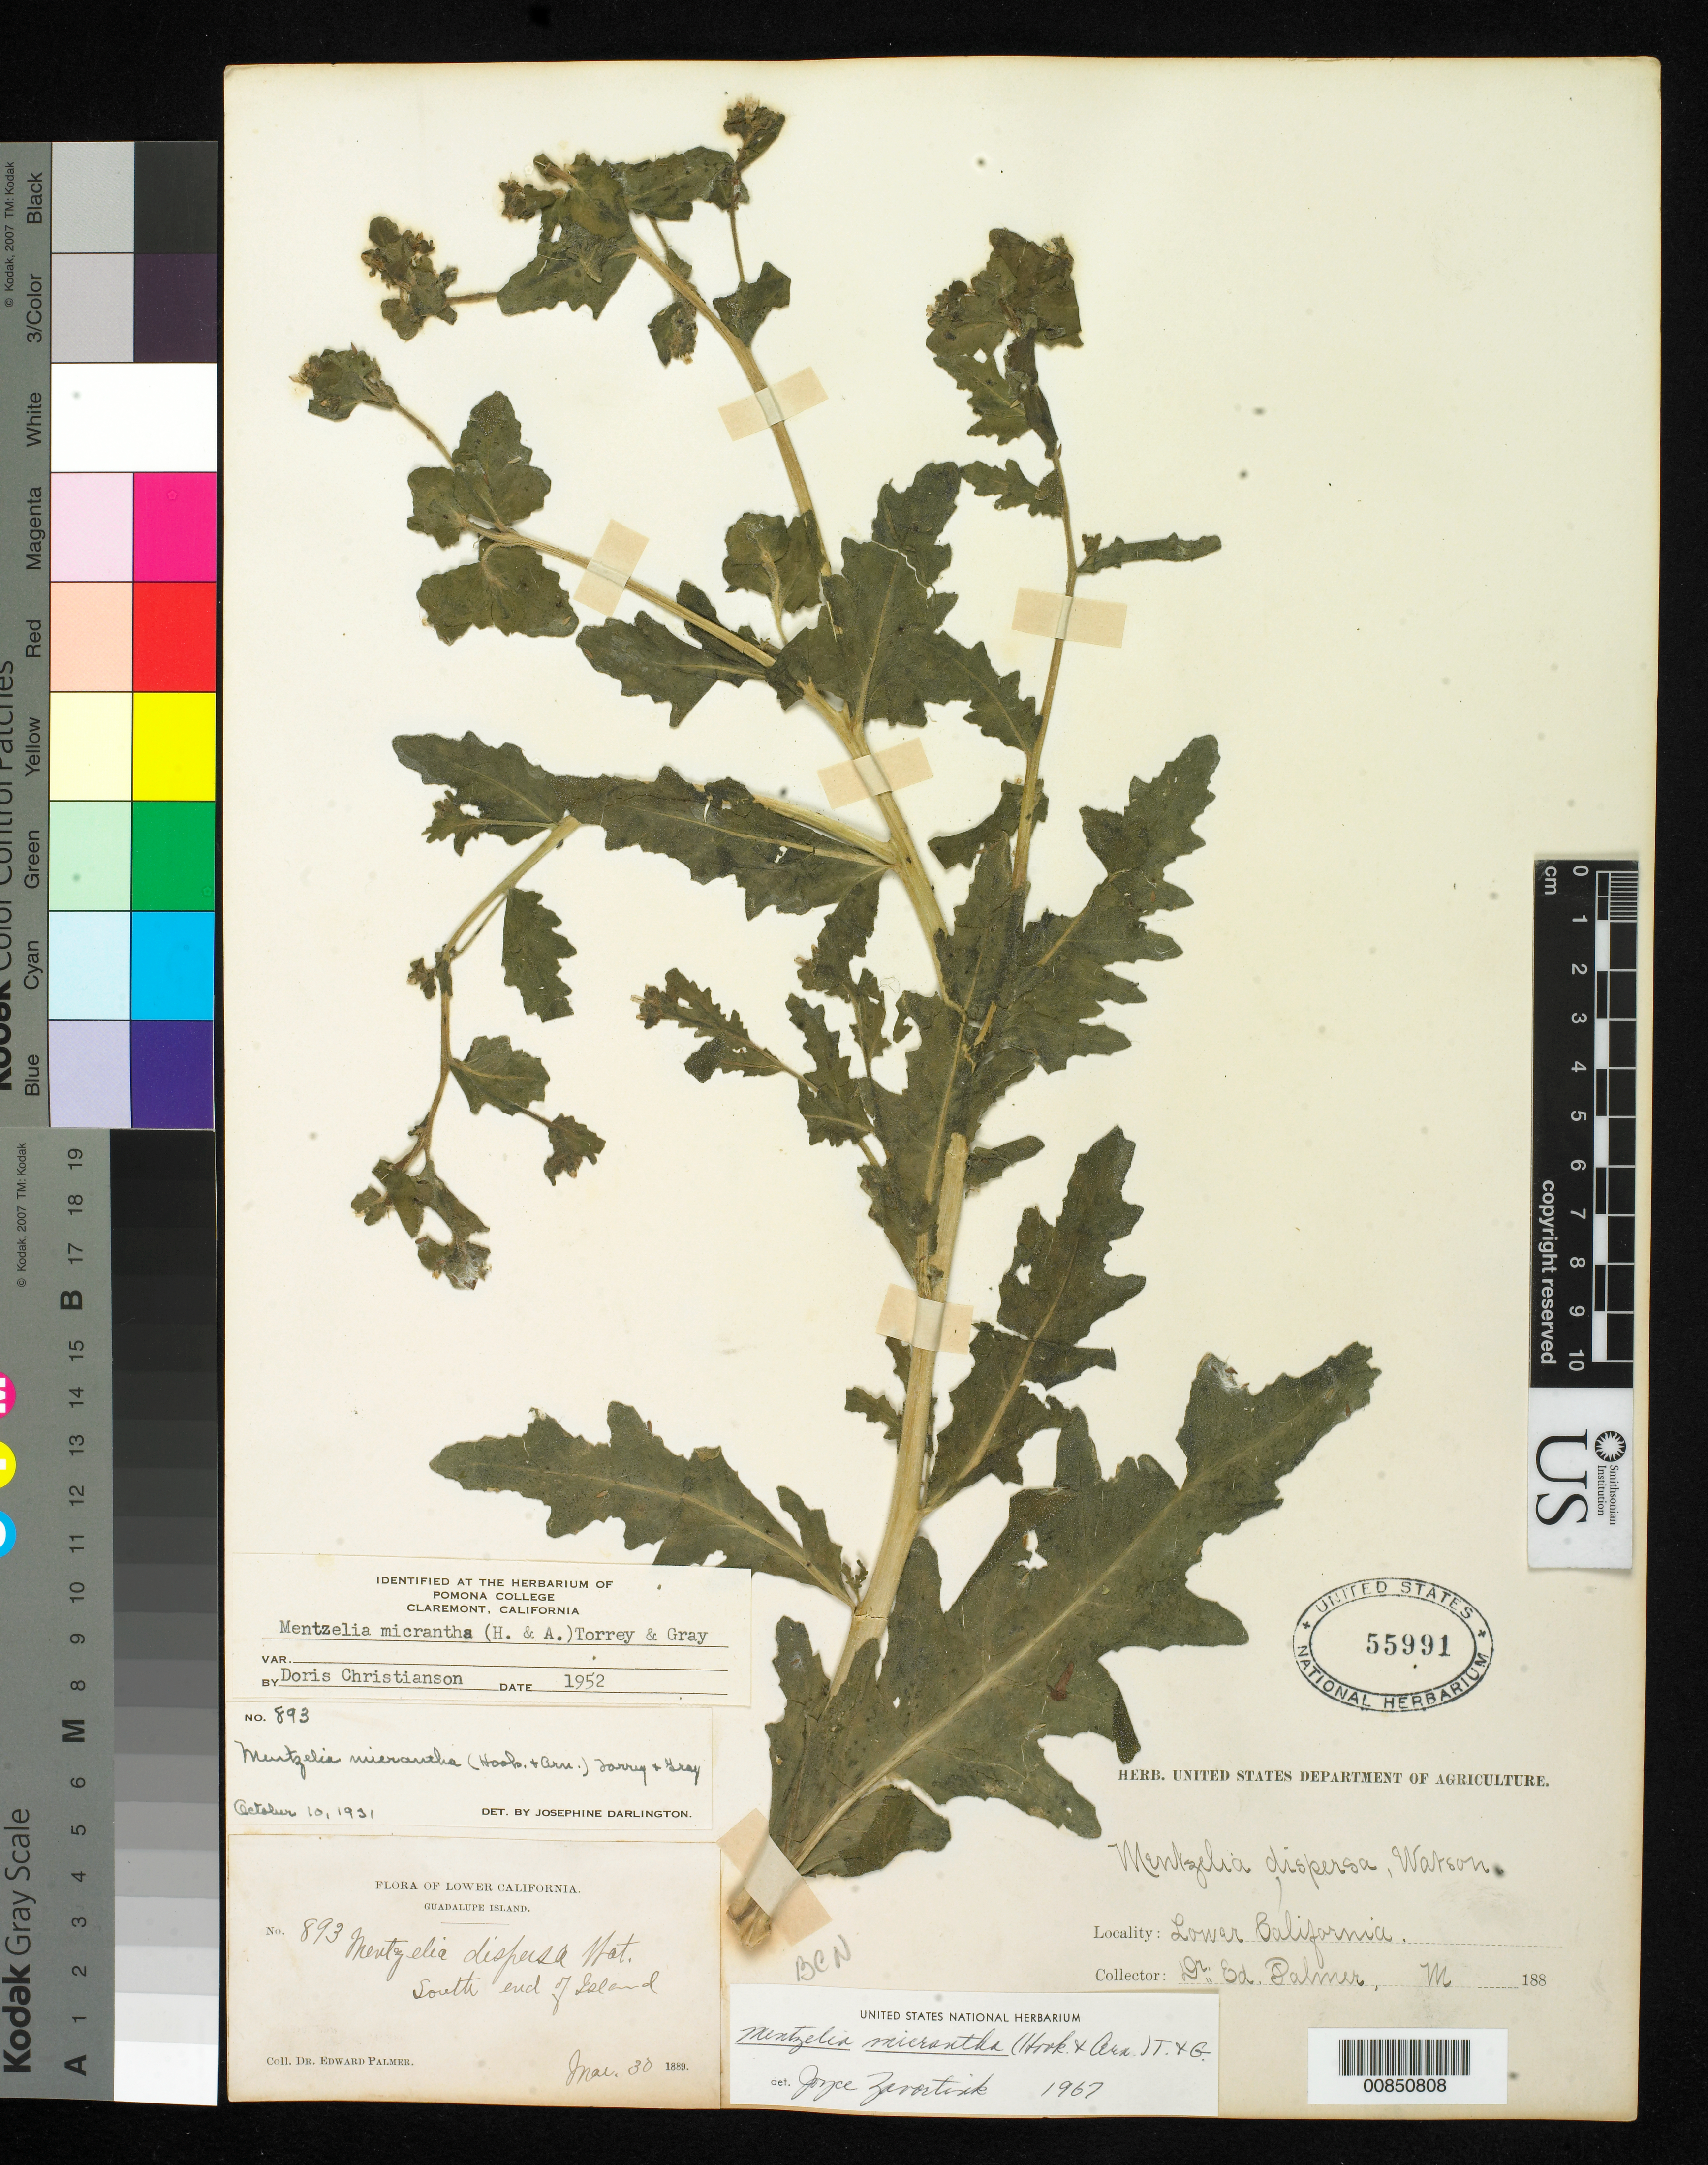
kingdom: Plantae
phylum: Tracheophyta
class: Magnoliopsida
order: Cornales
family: Loasaceae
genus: Mentzelia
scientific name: Mentzelia micrantha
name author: (Hook.) Torr. & A. Gray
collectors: E. Palmer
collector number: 893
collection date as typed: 30 Mar 1889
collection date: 1889-03-30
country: Mexico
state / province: Baja California Norte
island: Guadalupe I.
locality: South end of Guadalupe Island.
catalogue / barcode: US 55991